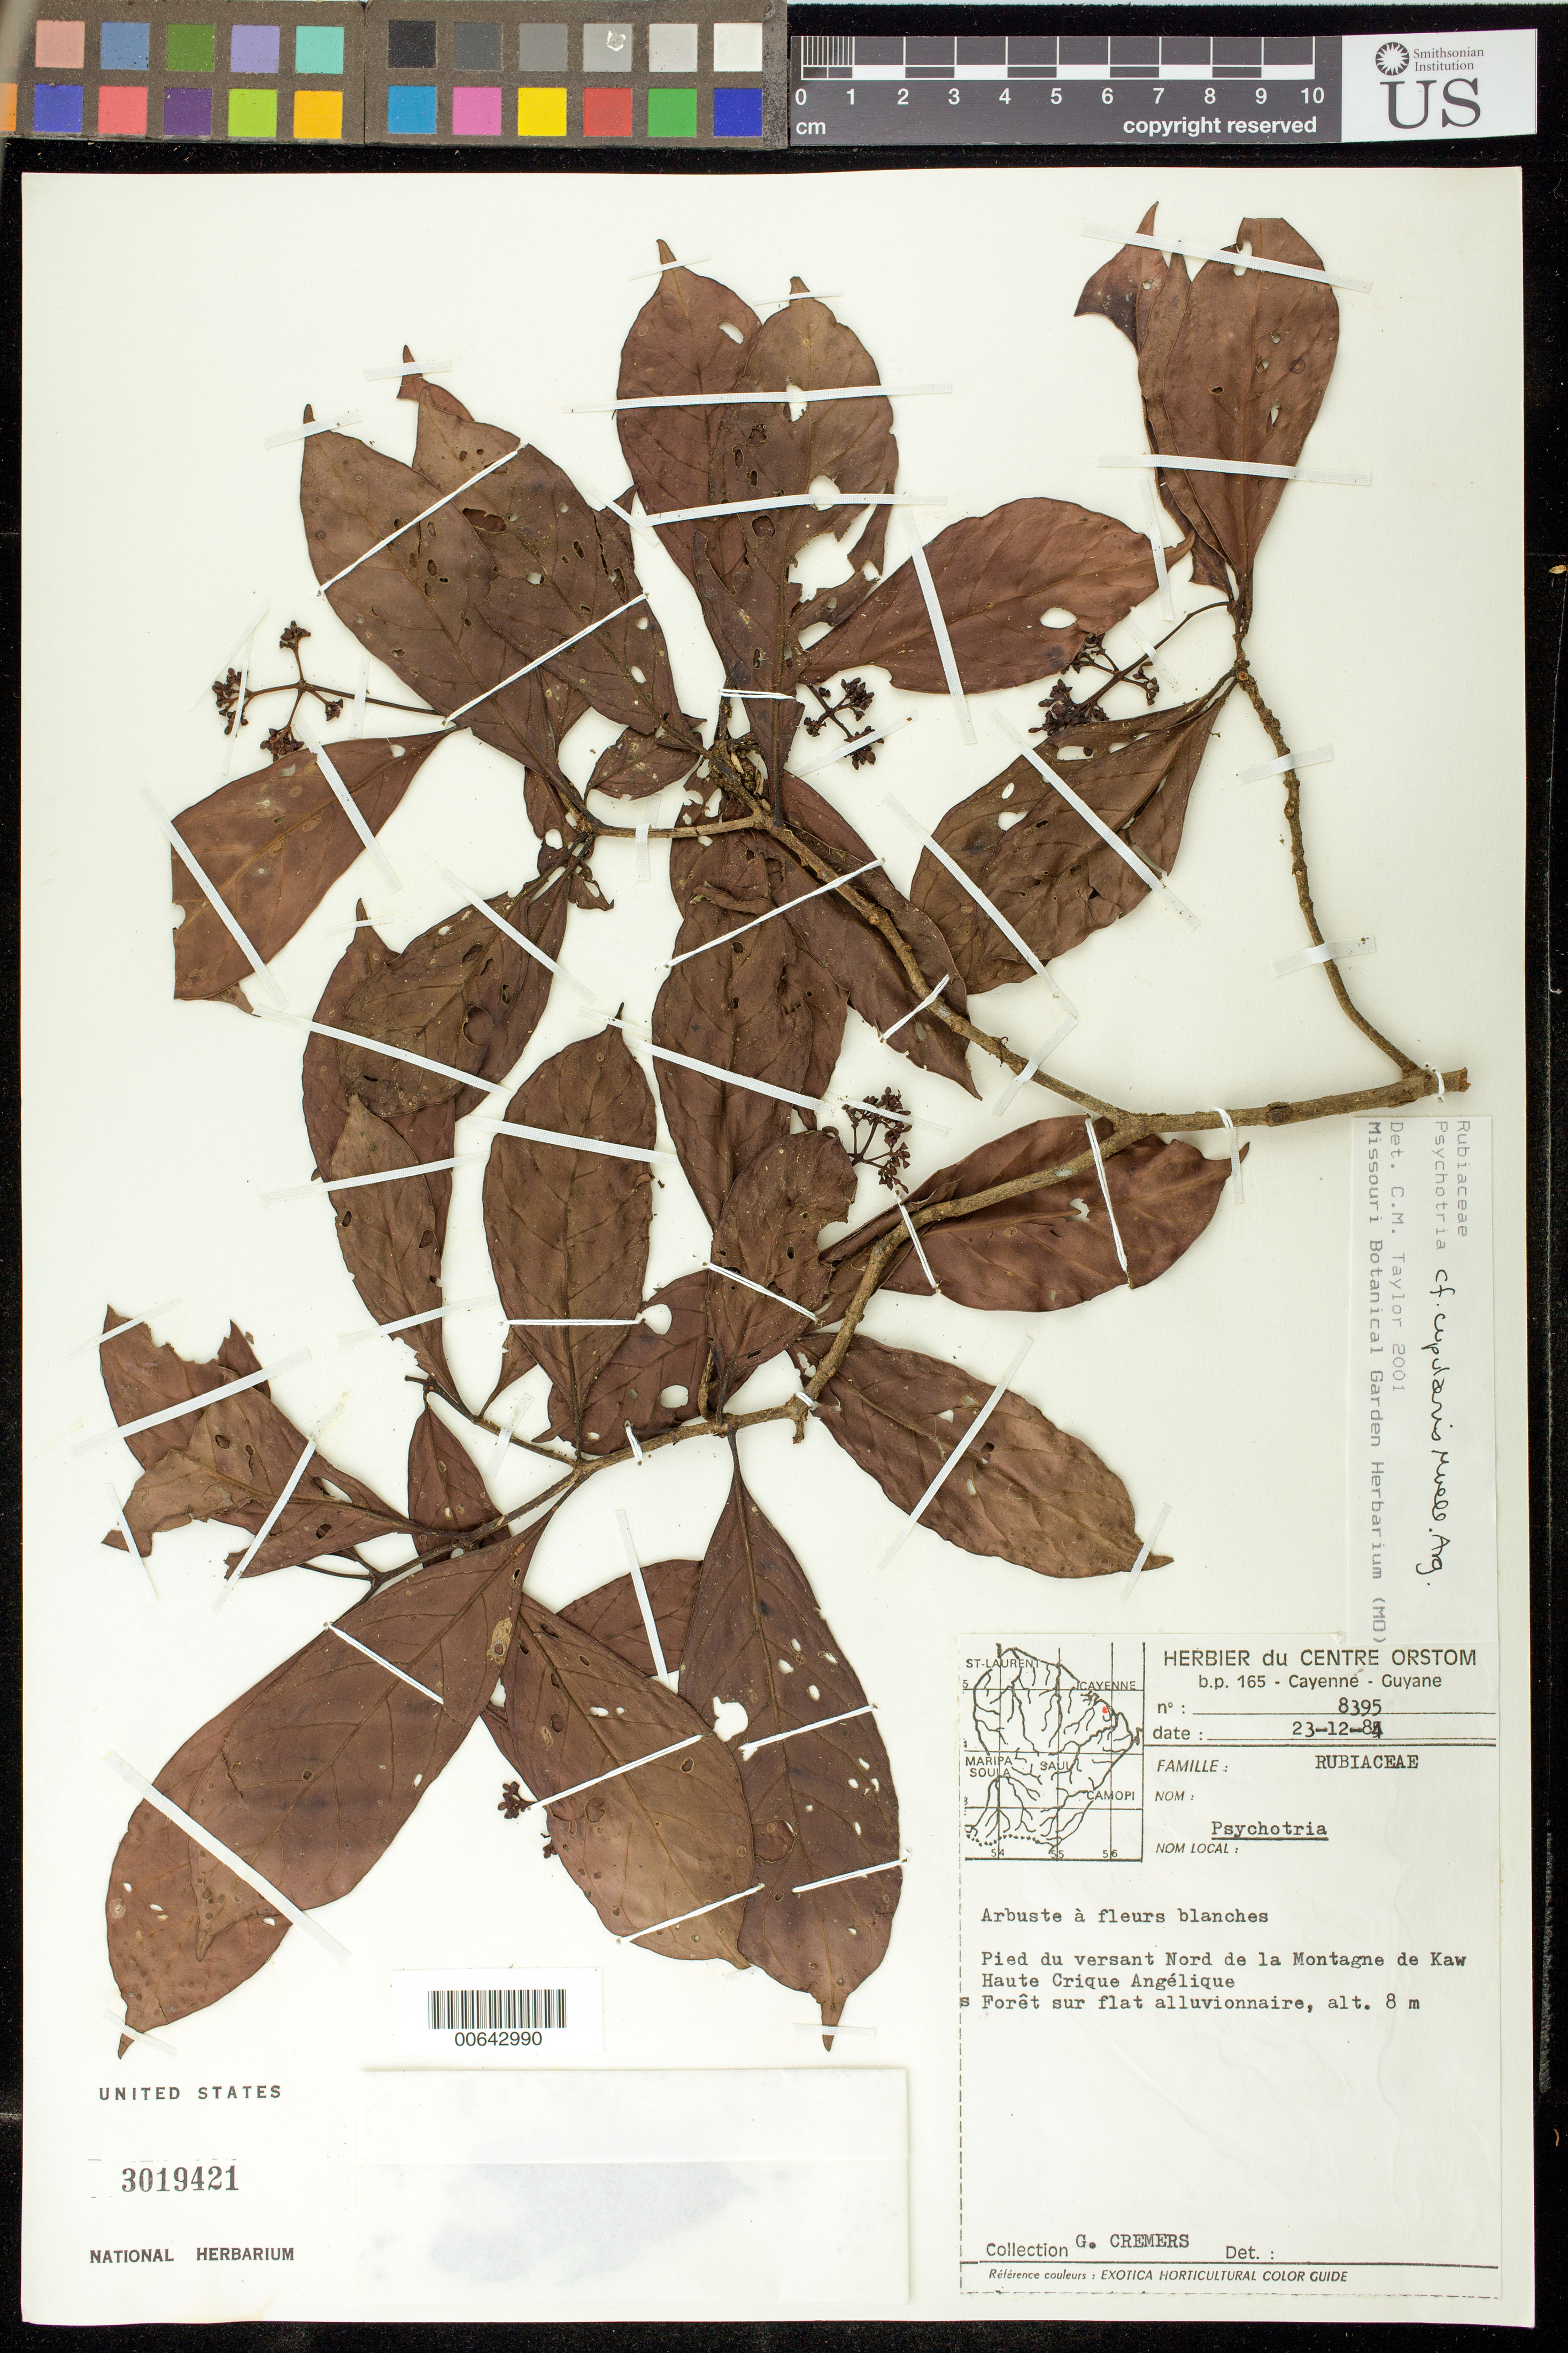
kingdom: Plantae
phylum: Tracheophyta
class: Magnoliopsida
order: Gentianales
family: Rubiaceae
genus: Psychotria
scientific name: Psychotria cupularis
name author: (Müll. Arg.) Standl.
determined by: Taylor, Charlotte M.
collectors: G. Cremers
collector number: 8395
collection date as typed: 23-Dec-84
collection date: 1984-12-23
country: French Guiana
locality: Crique Angélique, Montagne de Kaw, pied du versant Nord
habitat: Alluvial forest on flatland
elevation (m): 8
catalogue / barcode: US 3019421